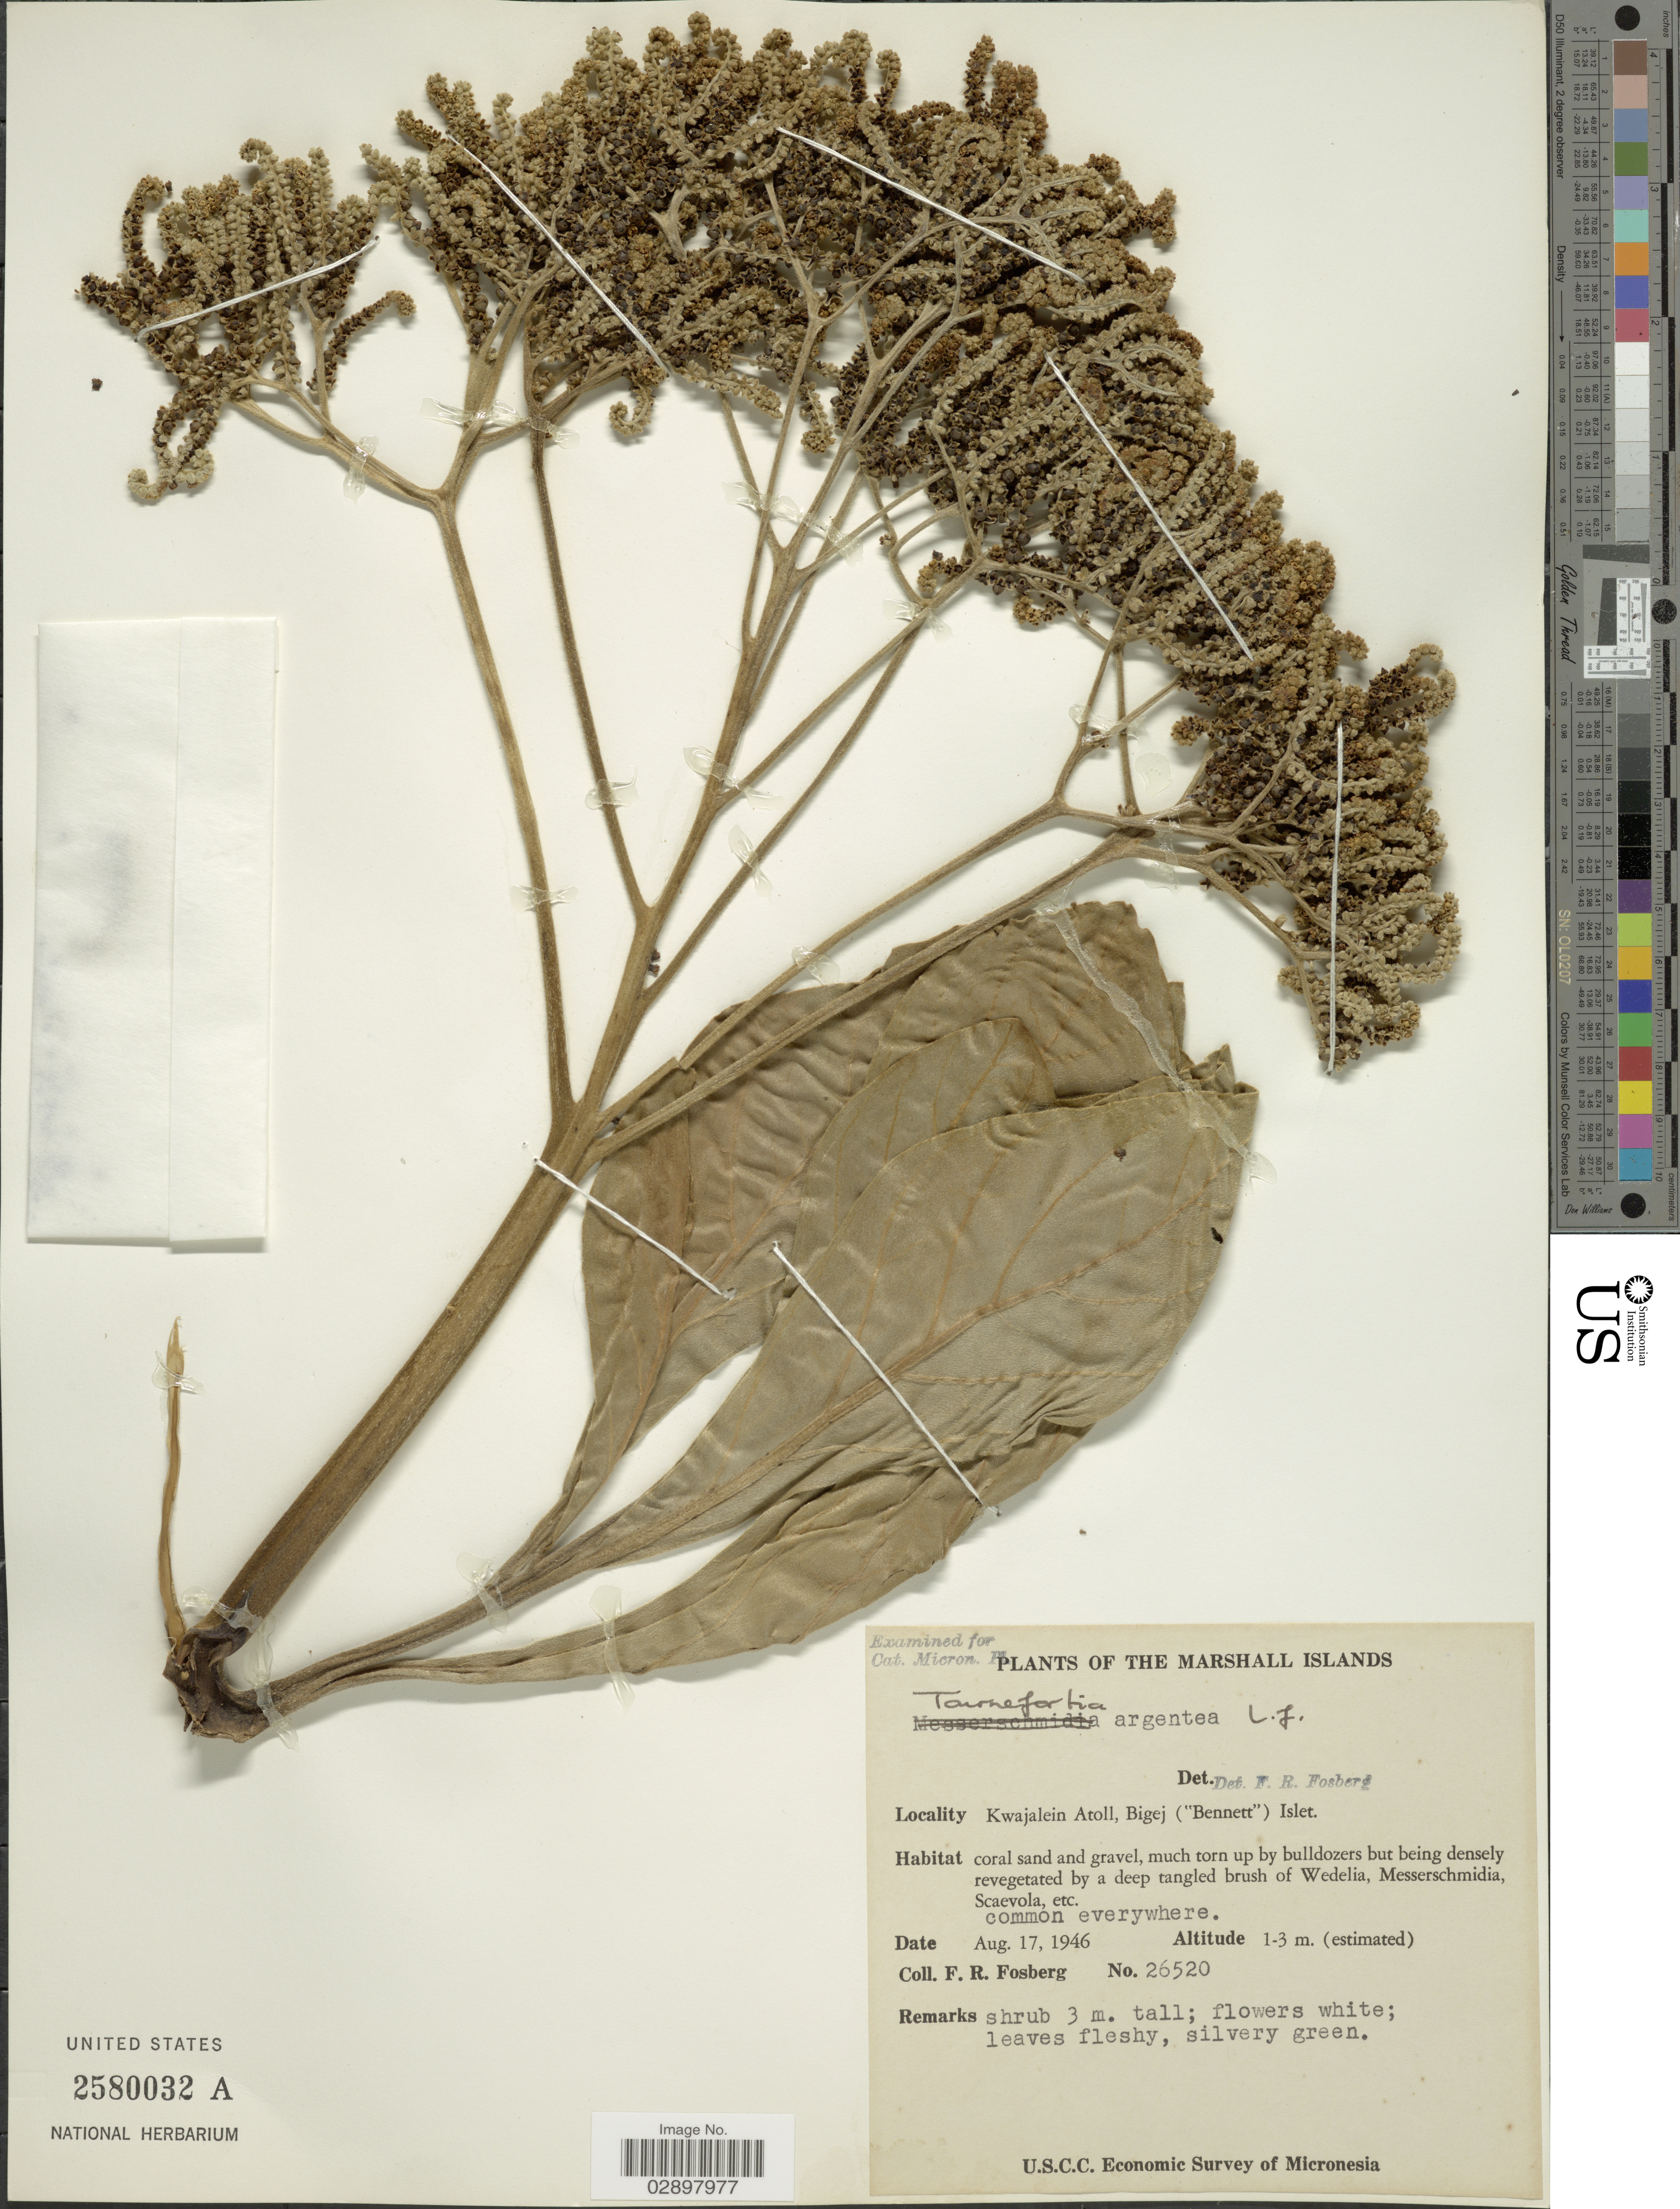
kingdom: Plantae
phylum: Tracheophyta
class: Magnoliopsida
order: Boraginales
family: Heliotropiaceae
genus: Heliotropium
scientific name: Heliotropium arboreum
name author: (Blanco) Mabberley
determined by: Wagner, W. L., (BOT), Smithsonian Institution - National Museum of Natural History (UNITED STATES)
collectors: F. R. Fosberg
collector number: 26520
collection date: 1946-08-17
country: Marshall Islands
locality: Kwajalein Atoll, Bigej ("Bennett") Islet.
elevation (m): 1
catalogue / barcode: US 2580032A